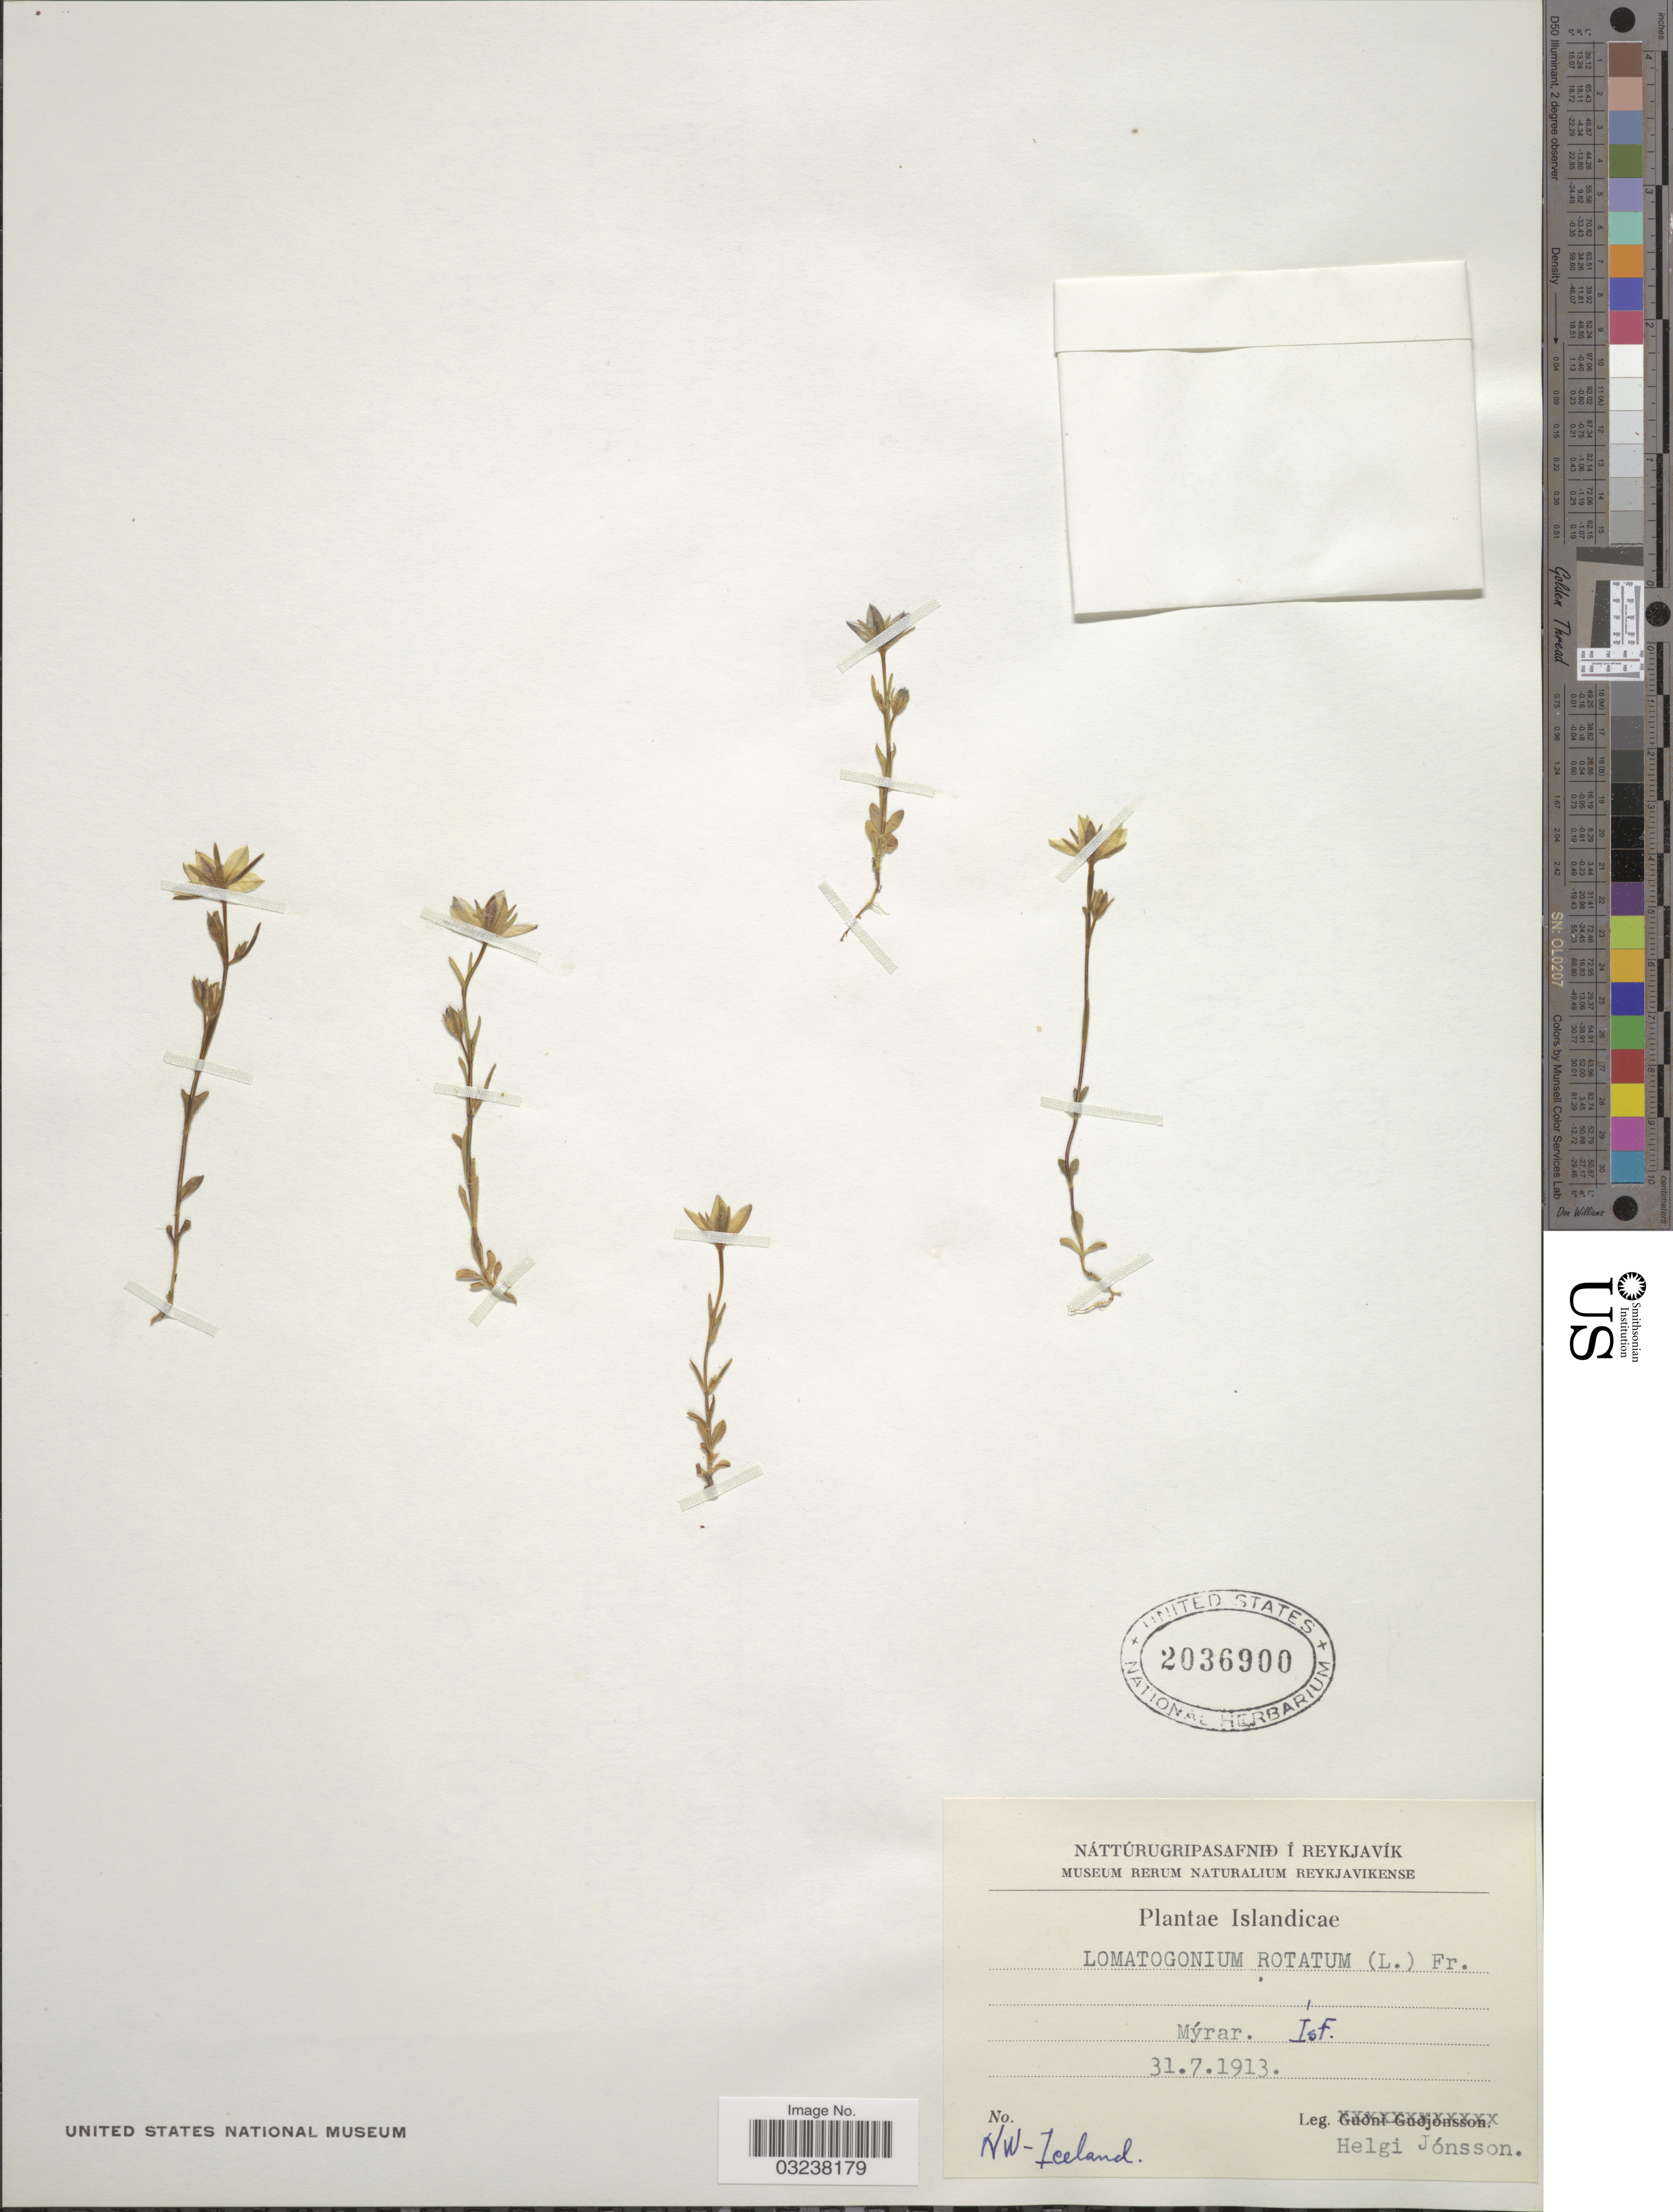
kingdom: Plantae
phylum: Tracheophyta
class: Magnoliopsida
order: Gentianales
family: Gentianaceae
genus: Lomatogonium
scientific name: Lomatogonium rotatum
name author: (L.) Fr.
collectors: H. Jónsson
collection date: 1913-07-31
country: Iceland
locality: Mýrar. Ísf. NW-Iceland.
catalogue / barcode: US 2036900